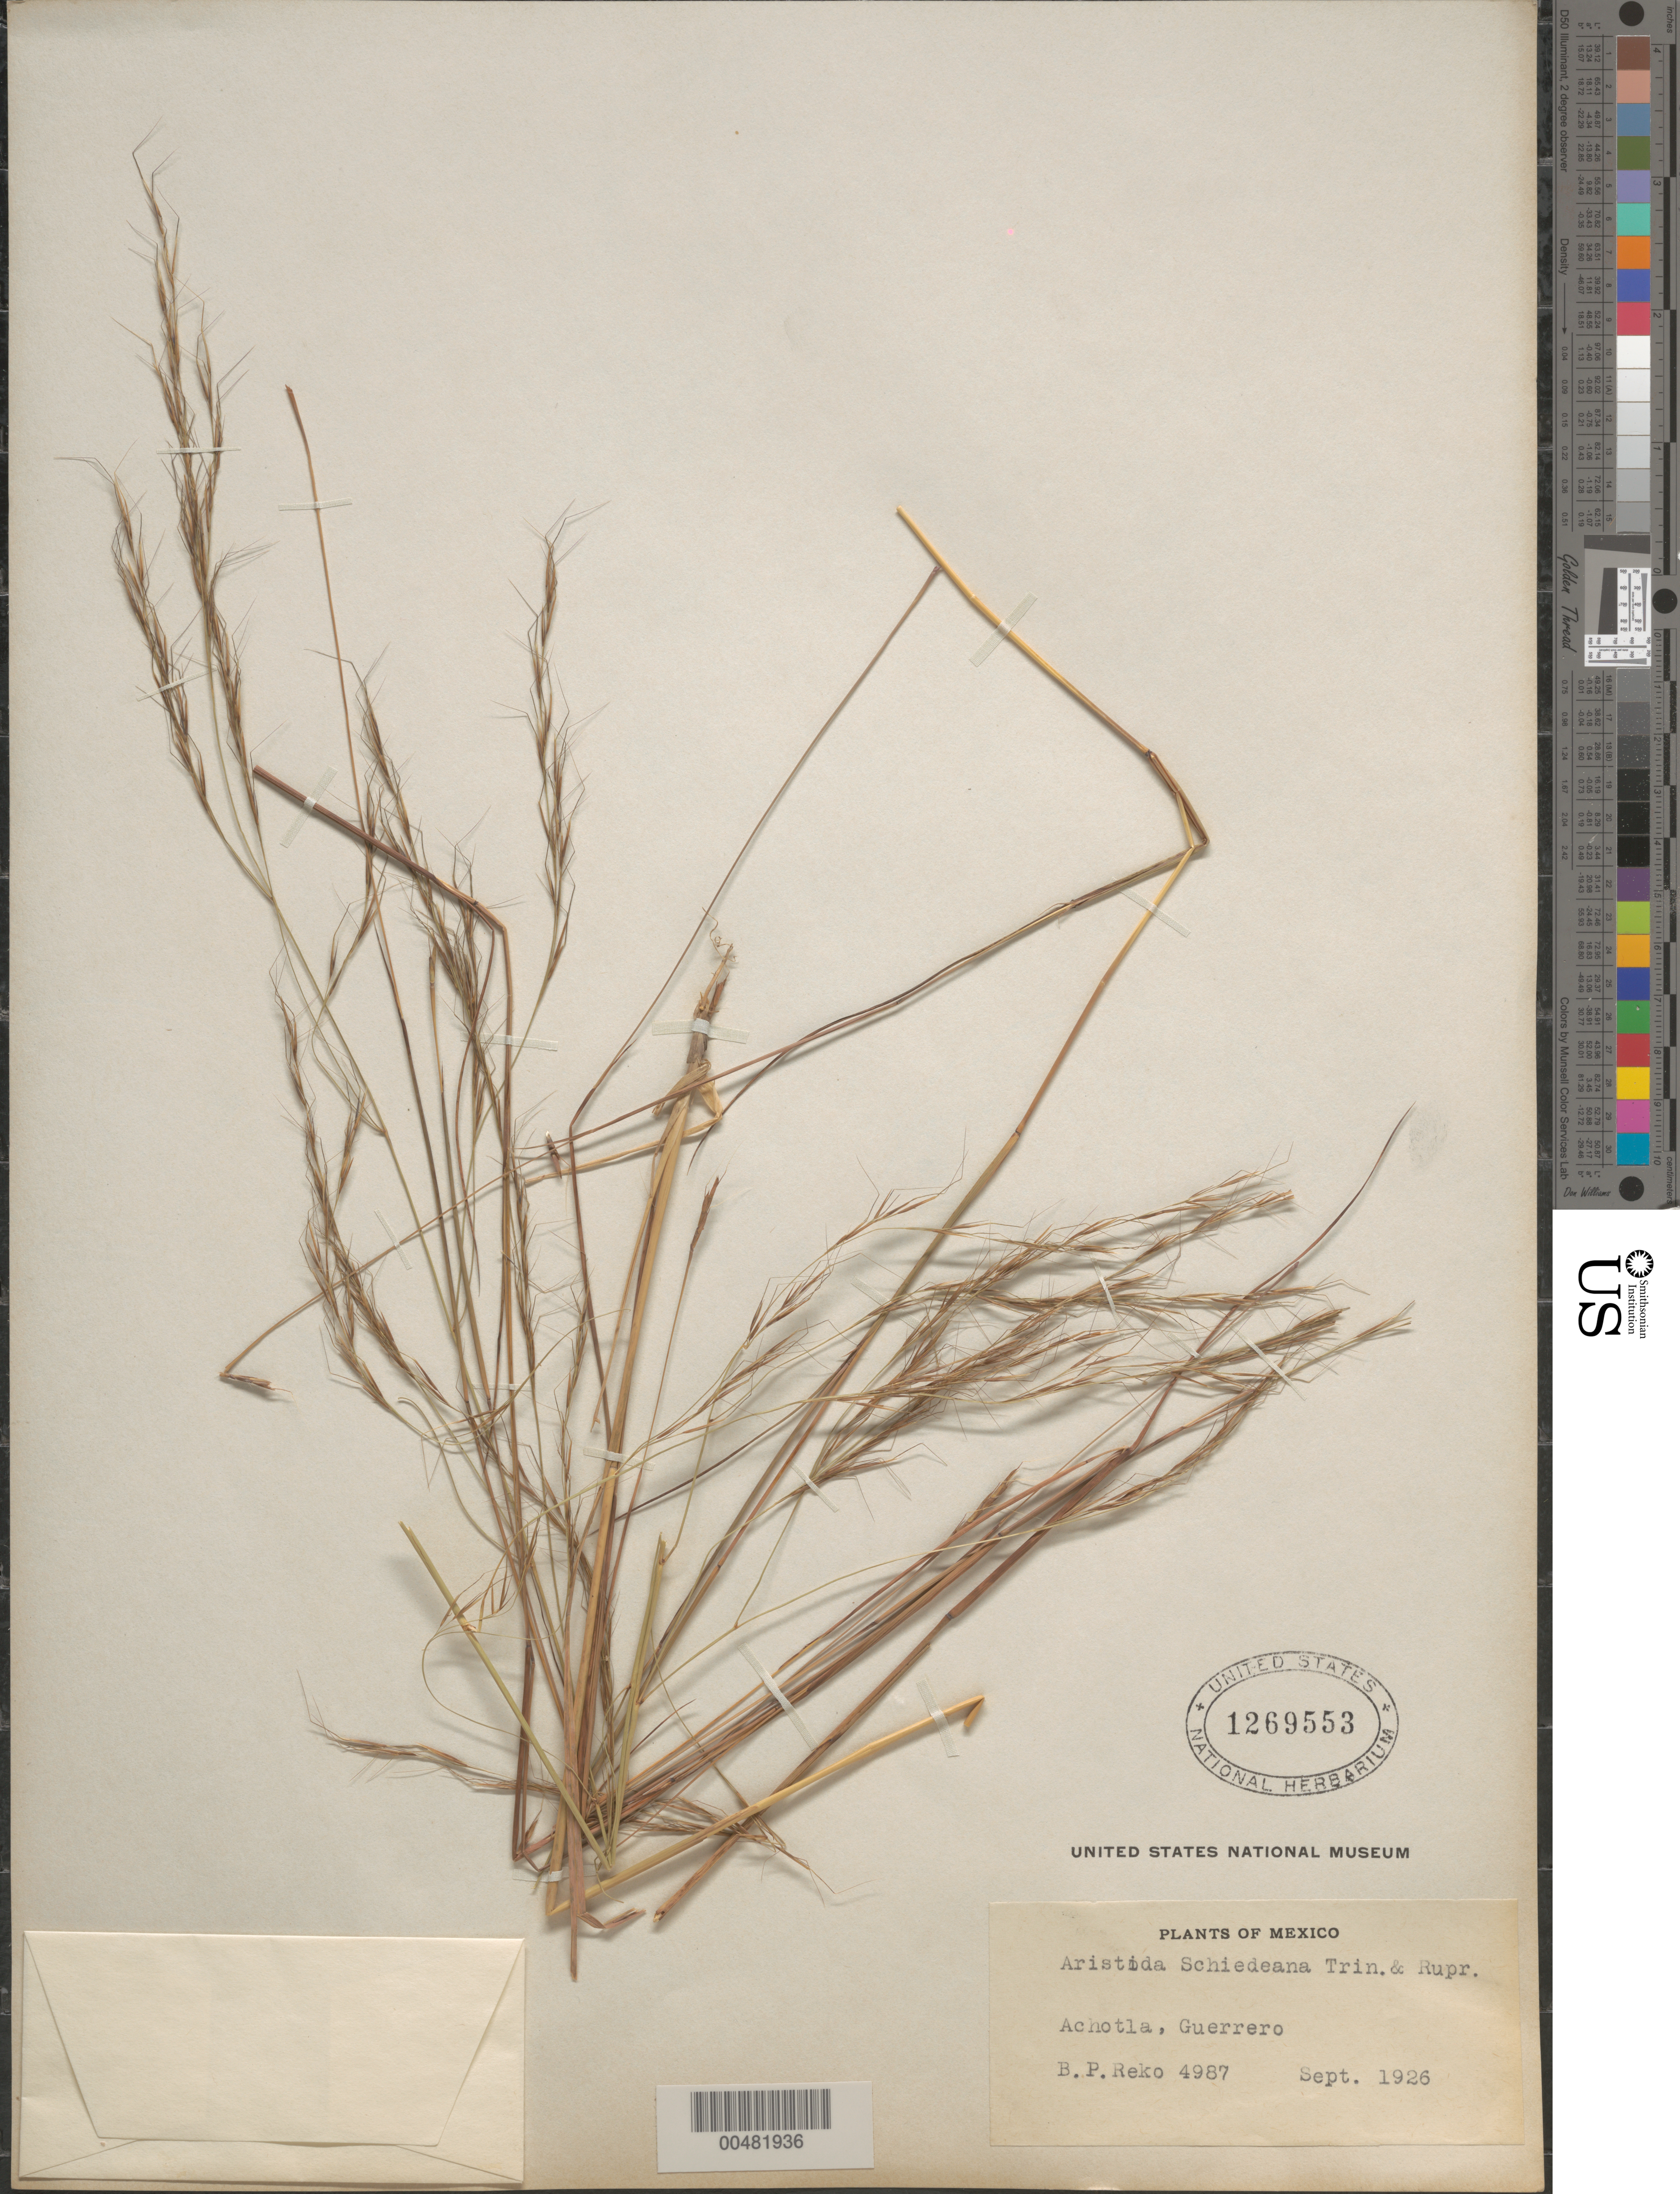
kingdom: Plantae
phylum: Tracheophyta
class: Liliopsida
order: Poales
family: Poaceae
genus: Aristida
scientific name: Aristida schiedeana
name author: Trin. & Rupr.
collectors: B. P. Reko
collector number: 4987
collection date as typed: Sep 1926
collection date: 1926-09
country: Mexico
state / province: Guerrero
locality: Achotla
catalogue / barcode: US 1269553